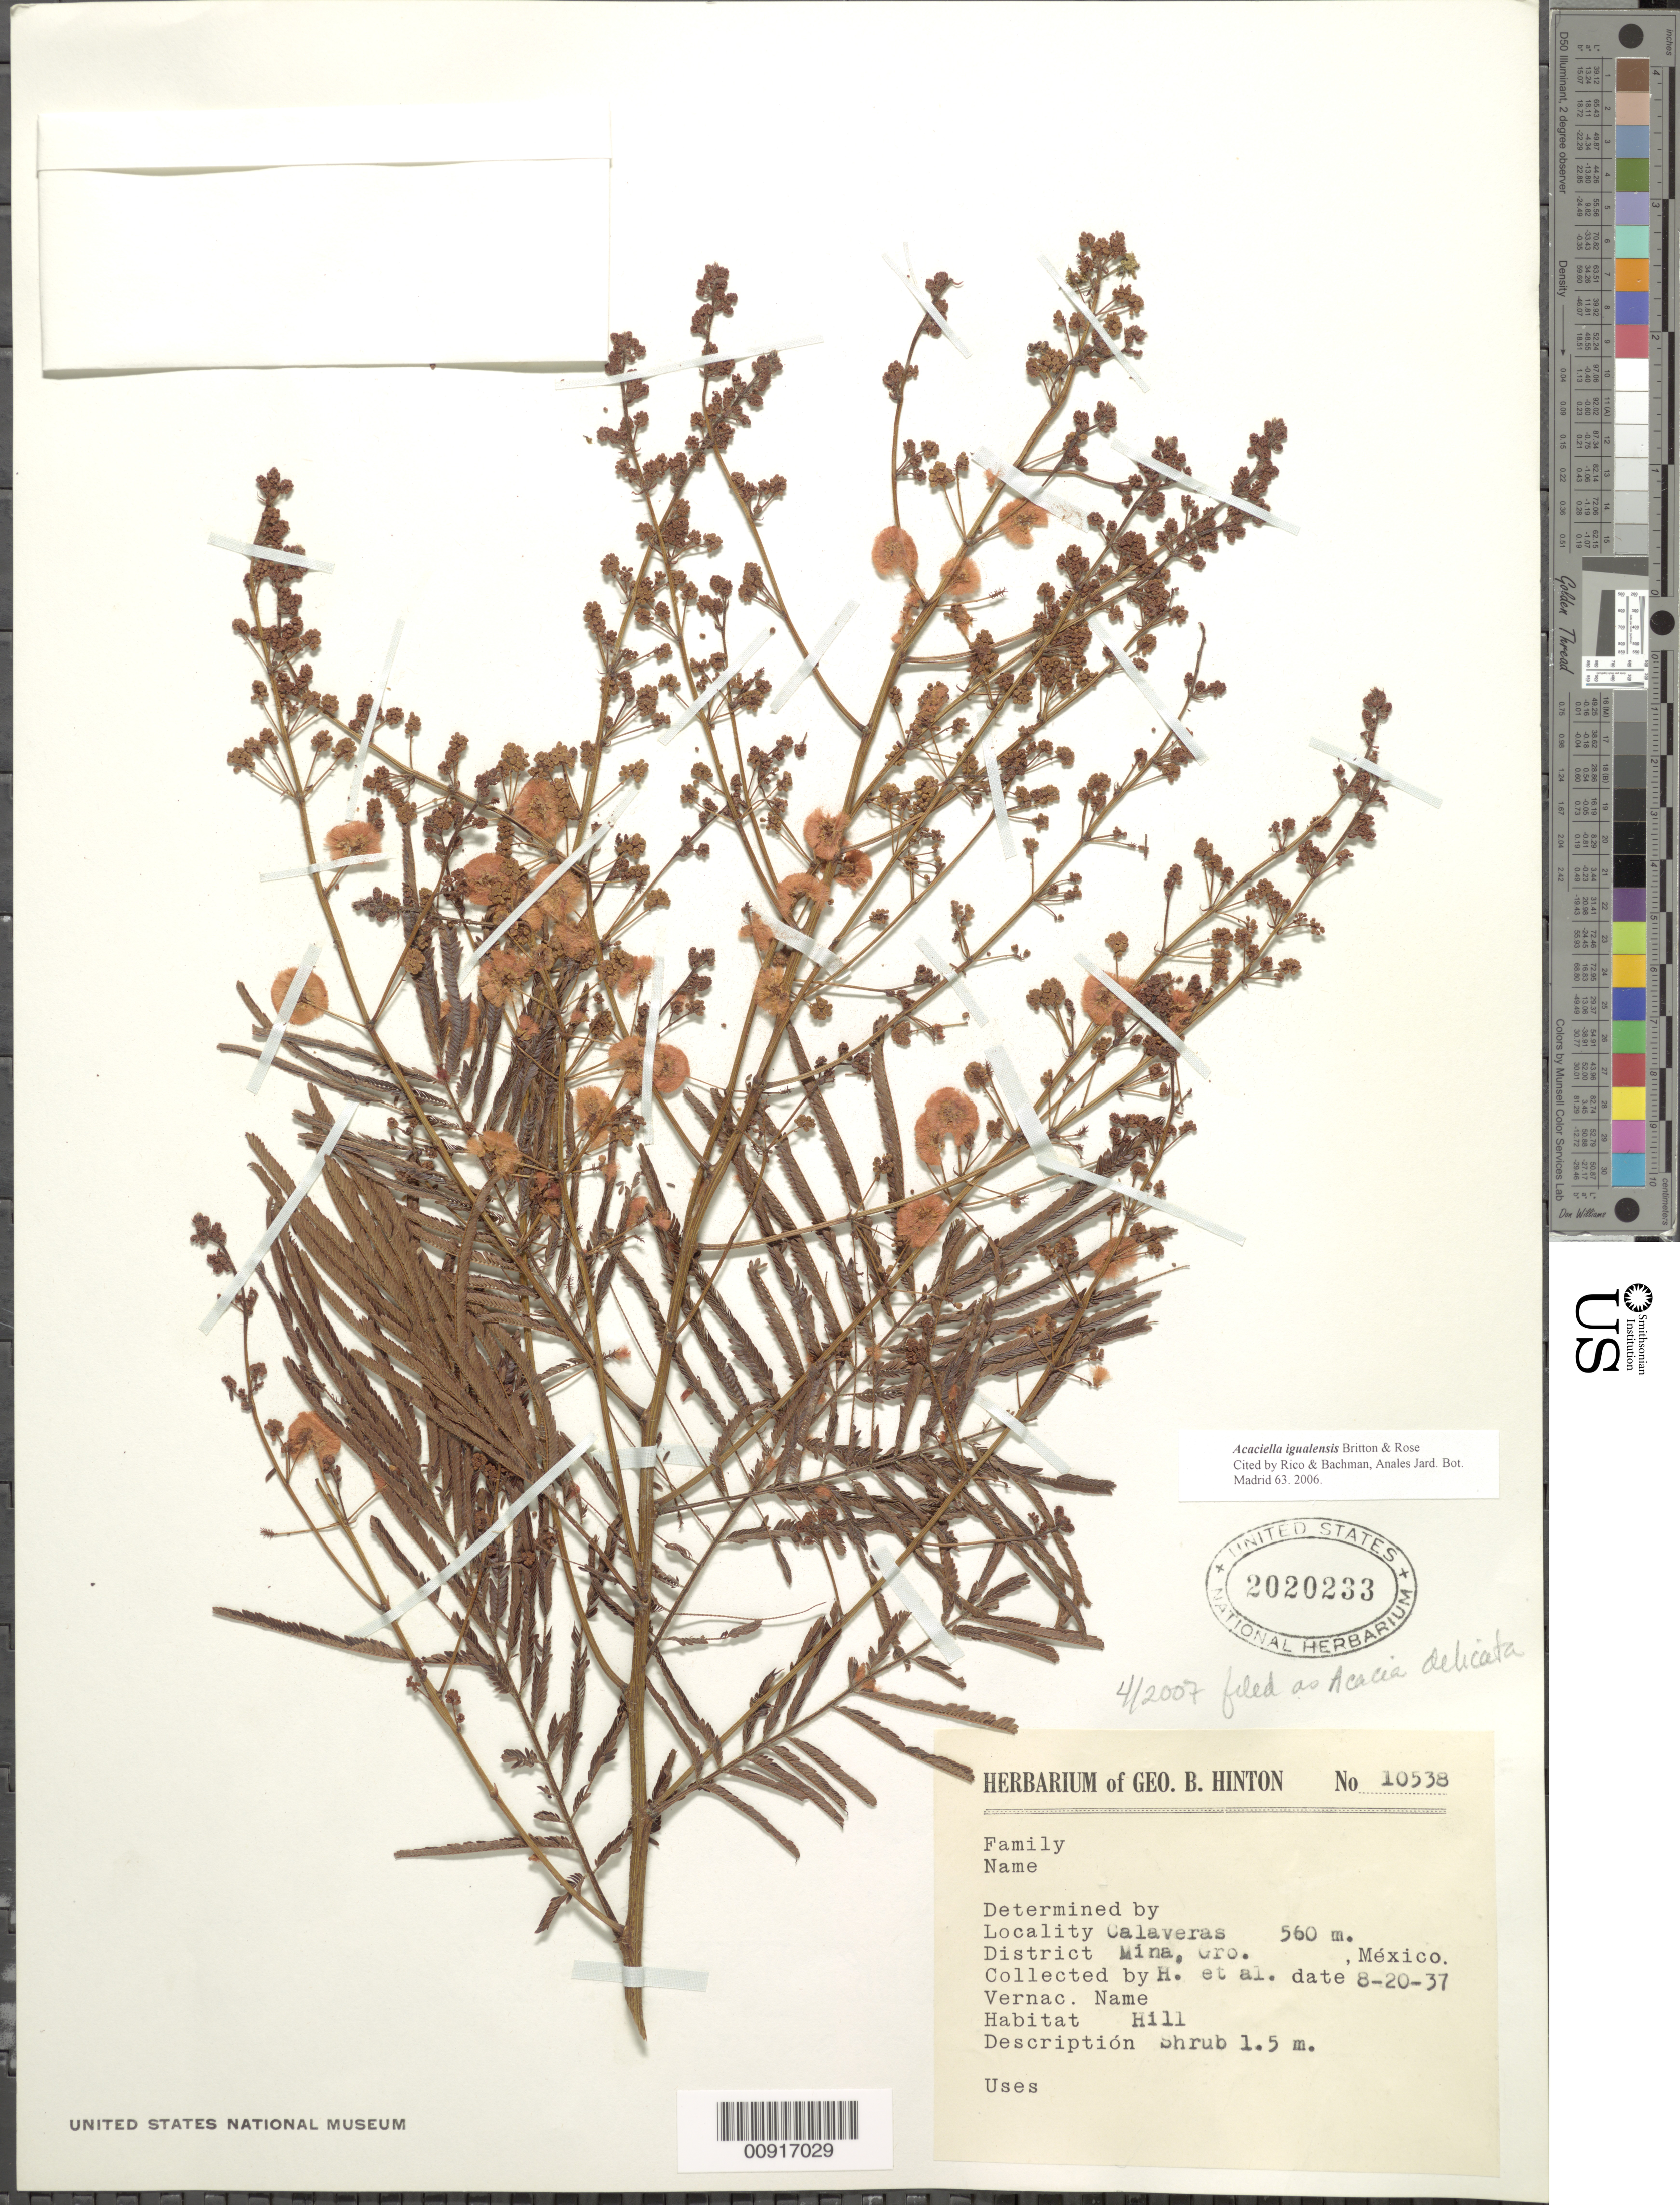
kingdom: Plantae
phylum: Tracheophyta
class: Magnoliopsida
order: Fabales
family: Fabaceae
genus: Acaciella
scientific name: Acaciella igualensis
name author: Britton & Rose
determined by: Rico, L.; Bachman, --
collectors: G. B. Hinton & et al.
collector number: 10538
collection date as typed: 20 Aug 1937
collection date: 1937-08-20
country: Mexico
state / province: Guerrero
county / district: Mina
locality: Calaveras, District Mina, Guerrero.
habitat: Hill.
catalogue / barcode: US 2020233